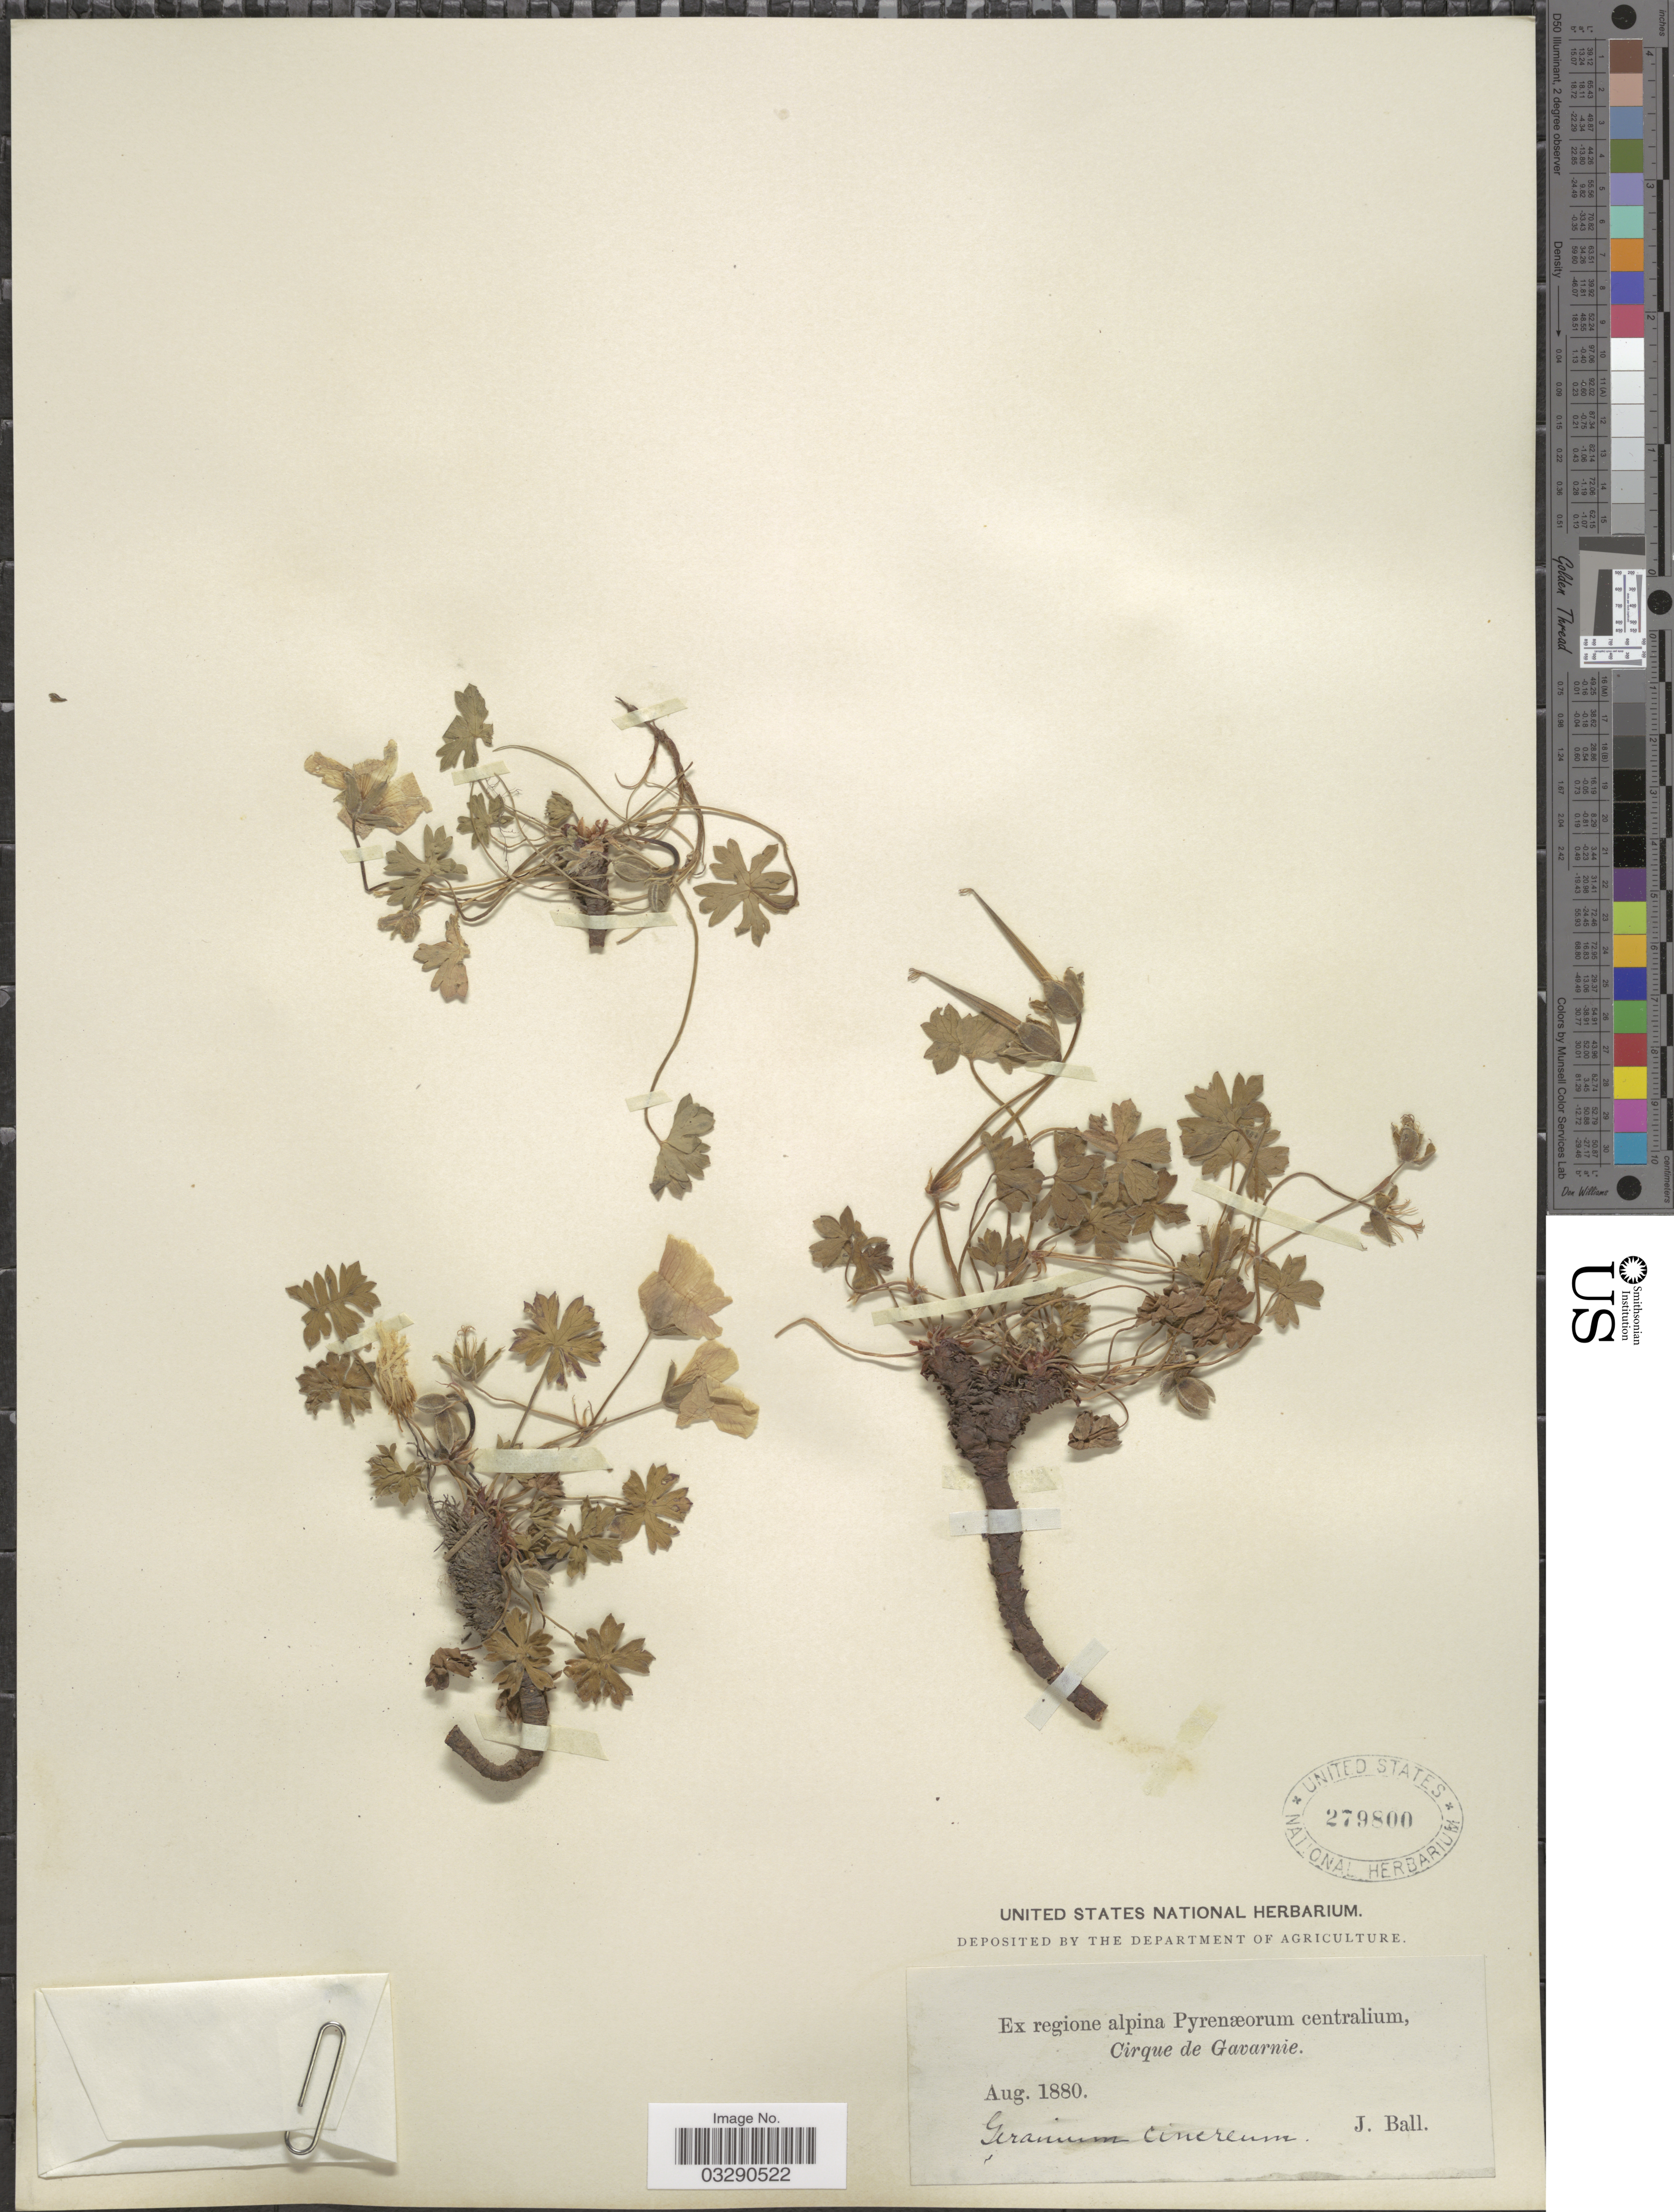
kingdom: Plantae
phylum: Tracheophyta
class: Magnoliopsida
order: Geraniales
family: Geraniaceae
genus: Geranium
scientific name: Geranium cinereum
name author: Cav.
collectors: J. Ball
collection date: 1880-08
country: France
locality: Ex regione alpina Pyrenæorum centralium, Cirque de Gavarnie.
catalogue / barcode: US 279800